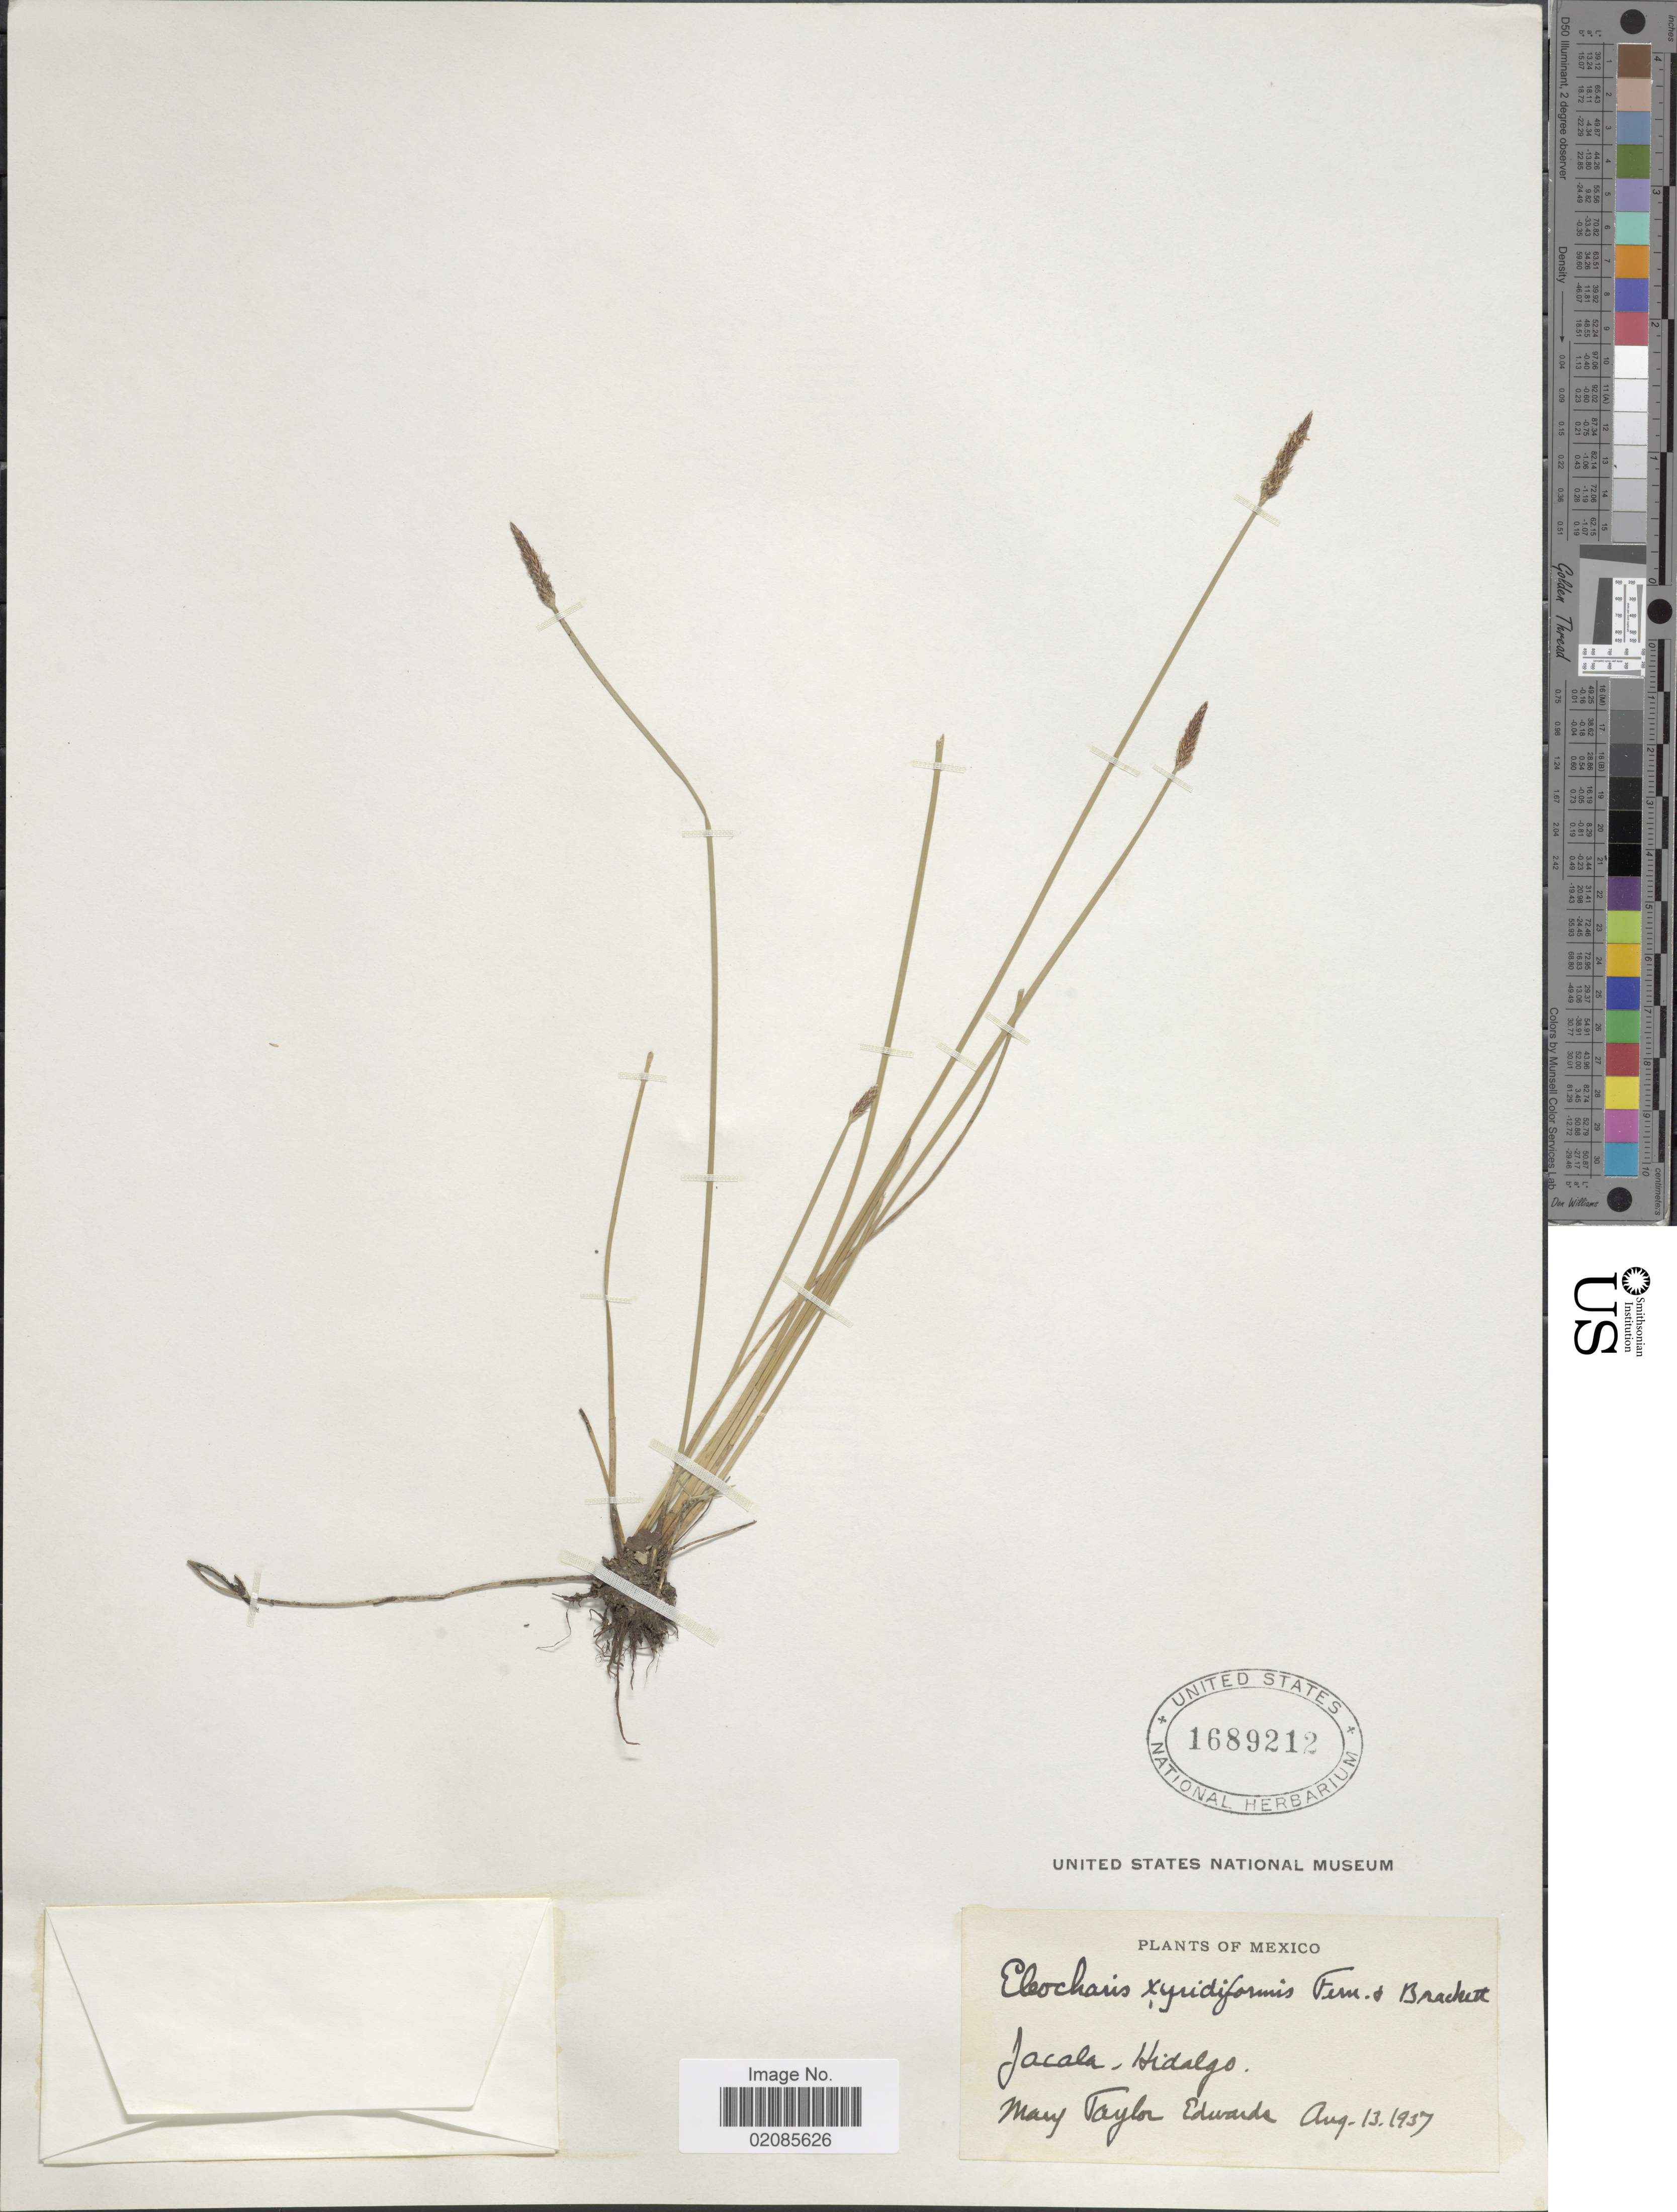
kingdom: Plantae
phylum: Tracheophyta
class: Liliopsida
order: Poales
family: Cyperaceae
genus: Eleocharis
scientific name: Eleocharis macrostachya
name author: Britton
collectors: M. Edwards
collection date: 1937-08-13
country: Mexico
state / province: Hidalgo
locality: Jacala.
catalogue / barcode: US 1689212